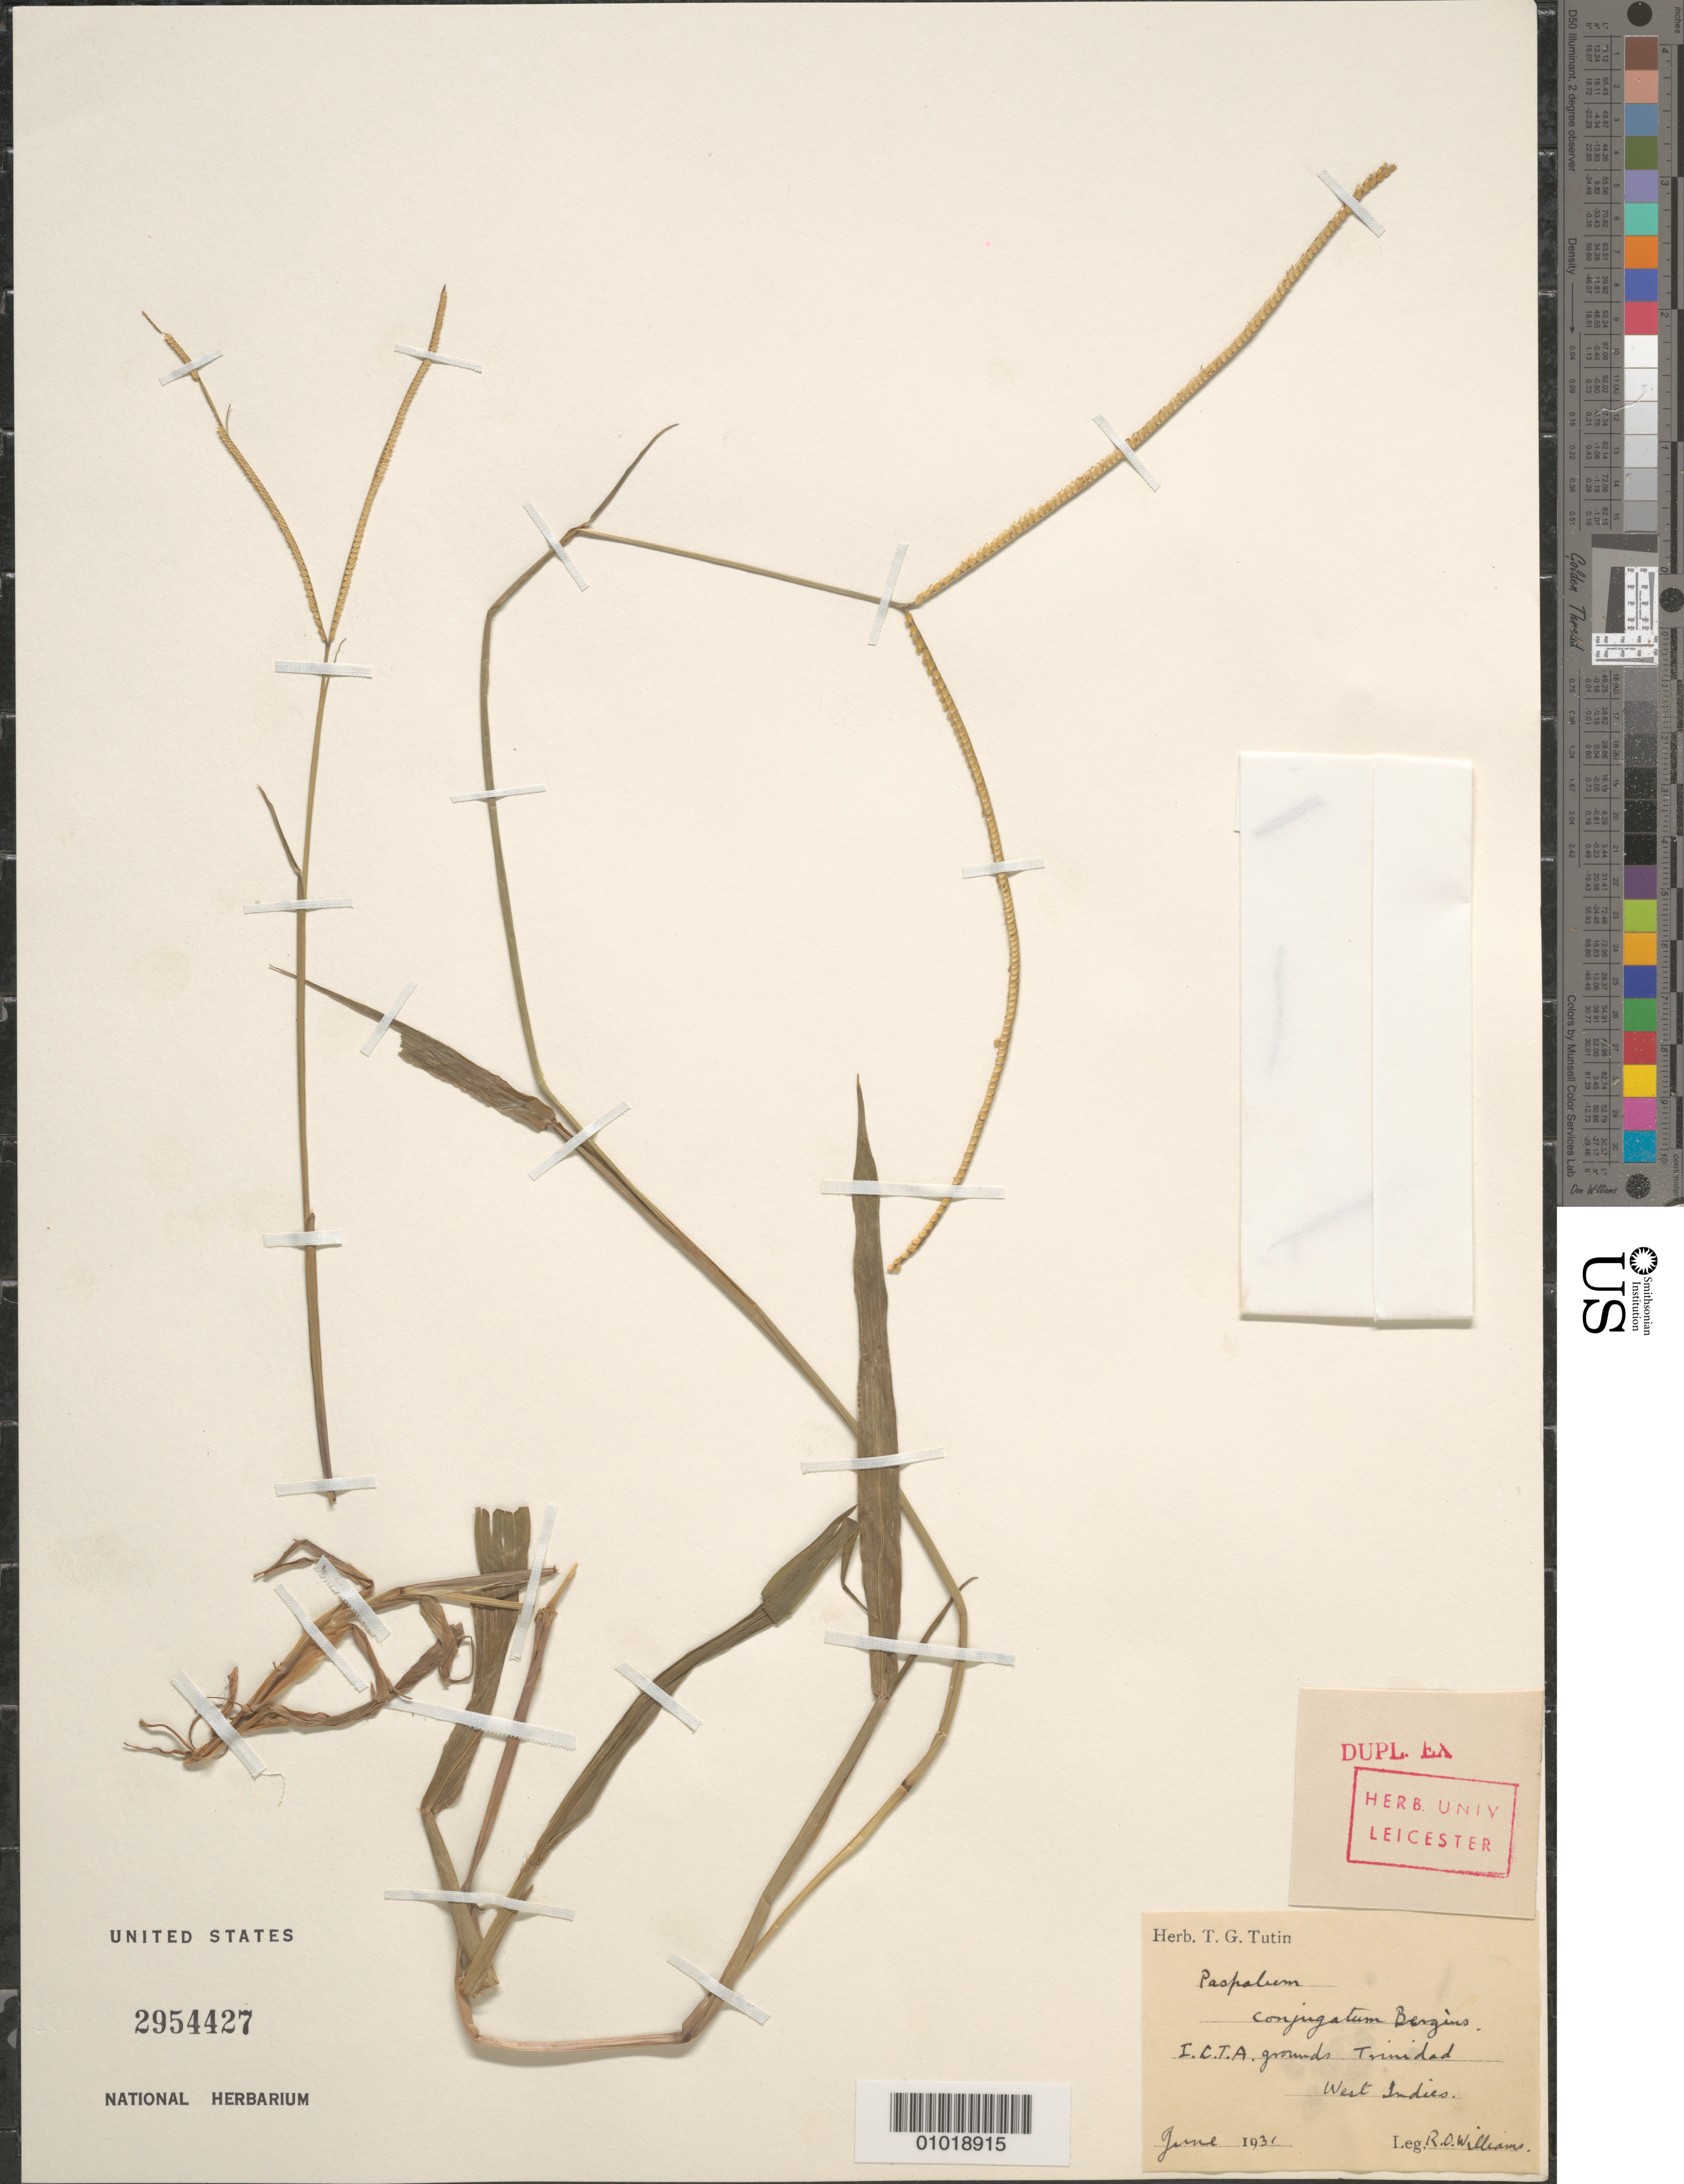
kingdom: Plantae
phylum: Tracheophyta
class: Liliopsida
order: Poales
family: Poaceae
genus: Paspalum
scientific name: Paspalum conjugatum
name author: P.J. Bergius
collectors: T. G. Tutin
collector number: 1931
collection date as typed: Jun 1931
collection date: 1931-06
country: Trinidad and Tobago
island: Trinidad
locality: On I.C.T.A. grounds [Imperial College of Tropical Agriculture, now known as the Cocoa Research Unit], University of the West indies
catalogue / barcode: US 2954427